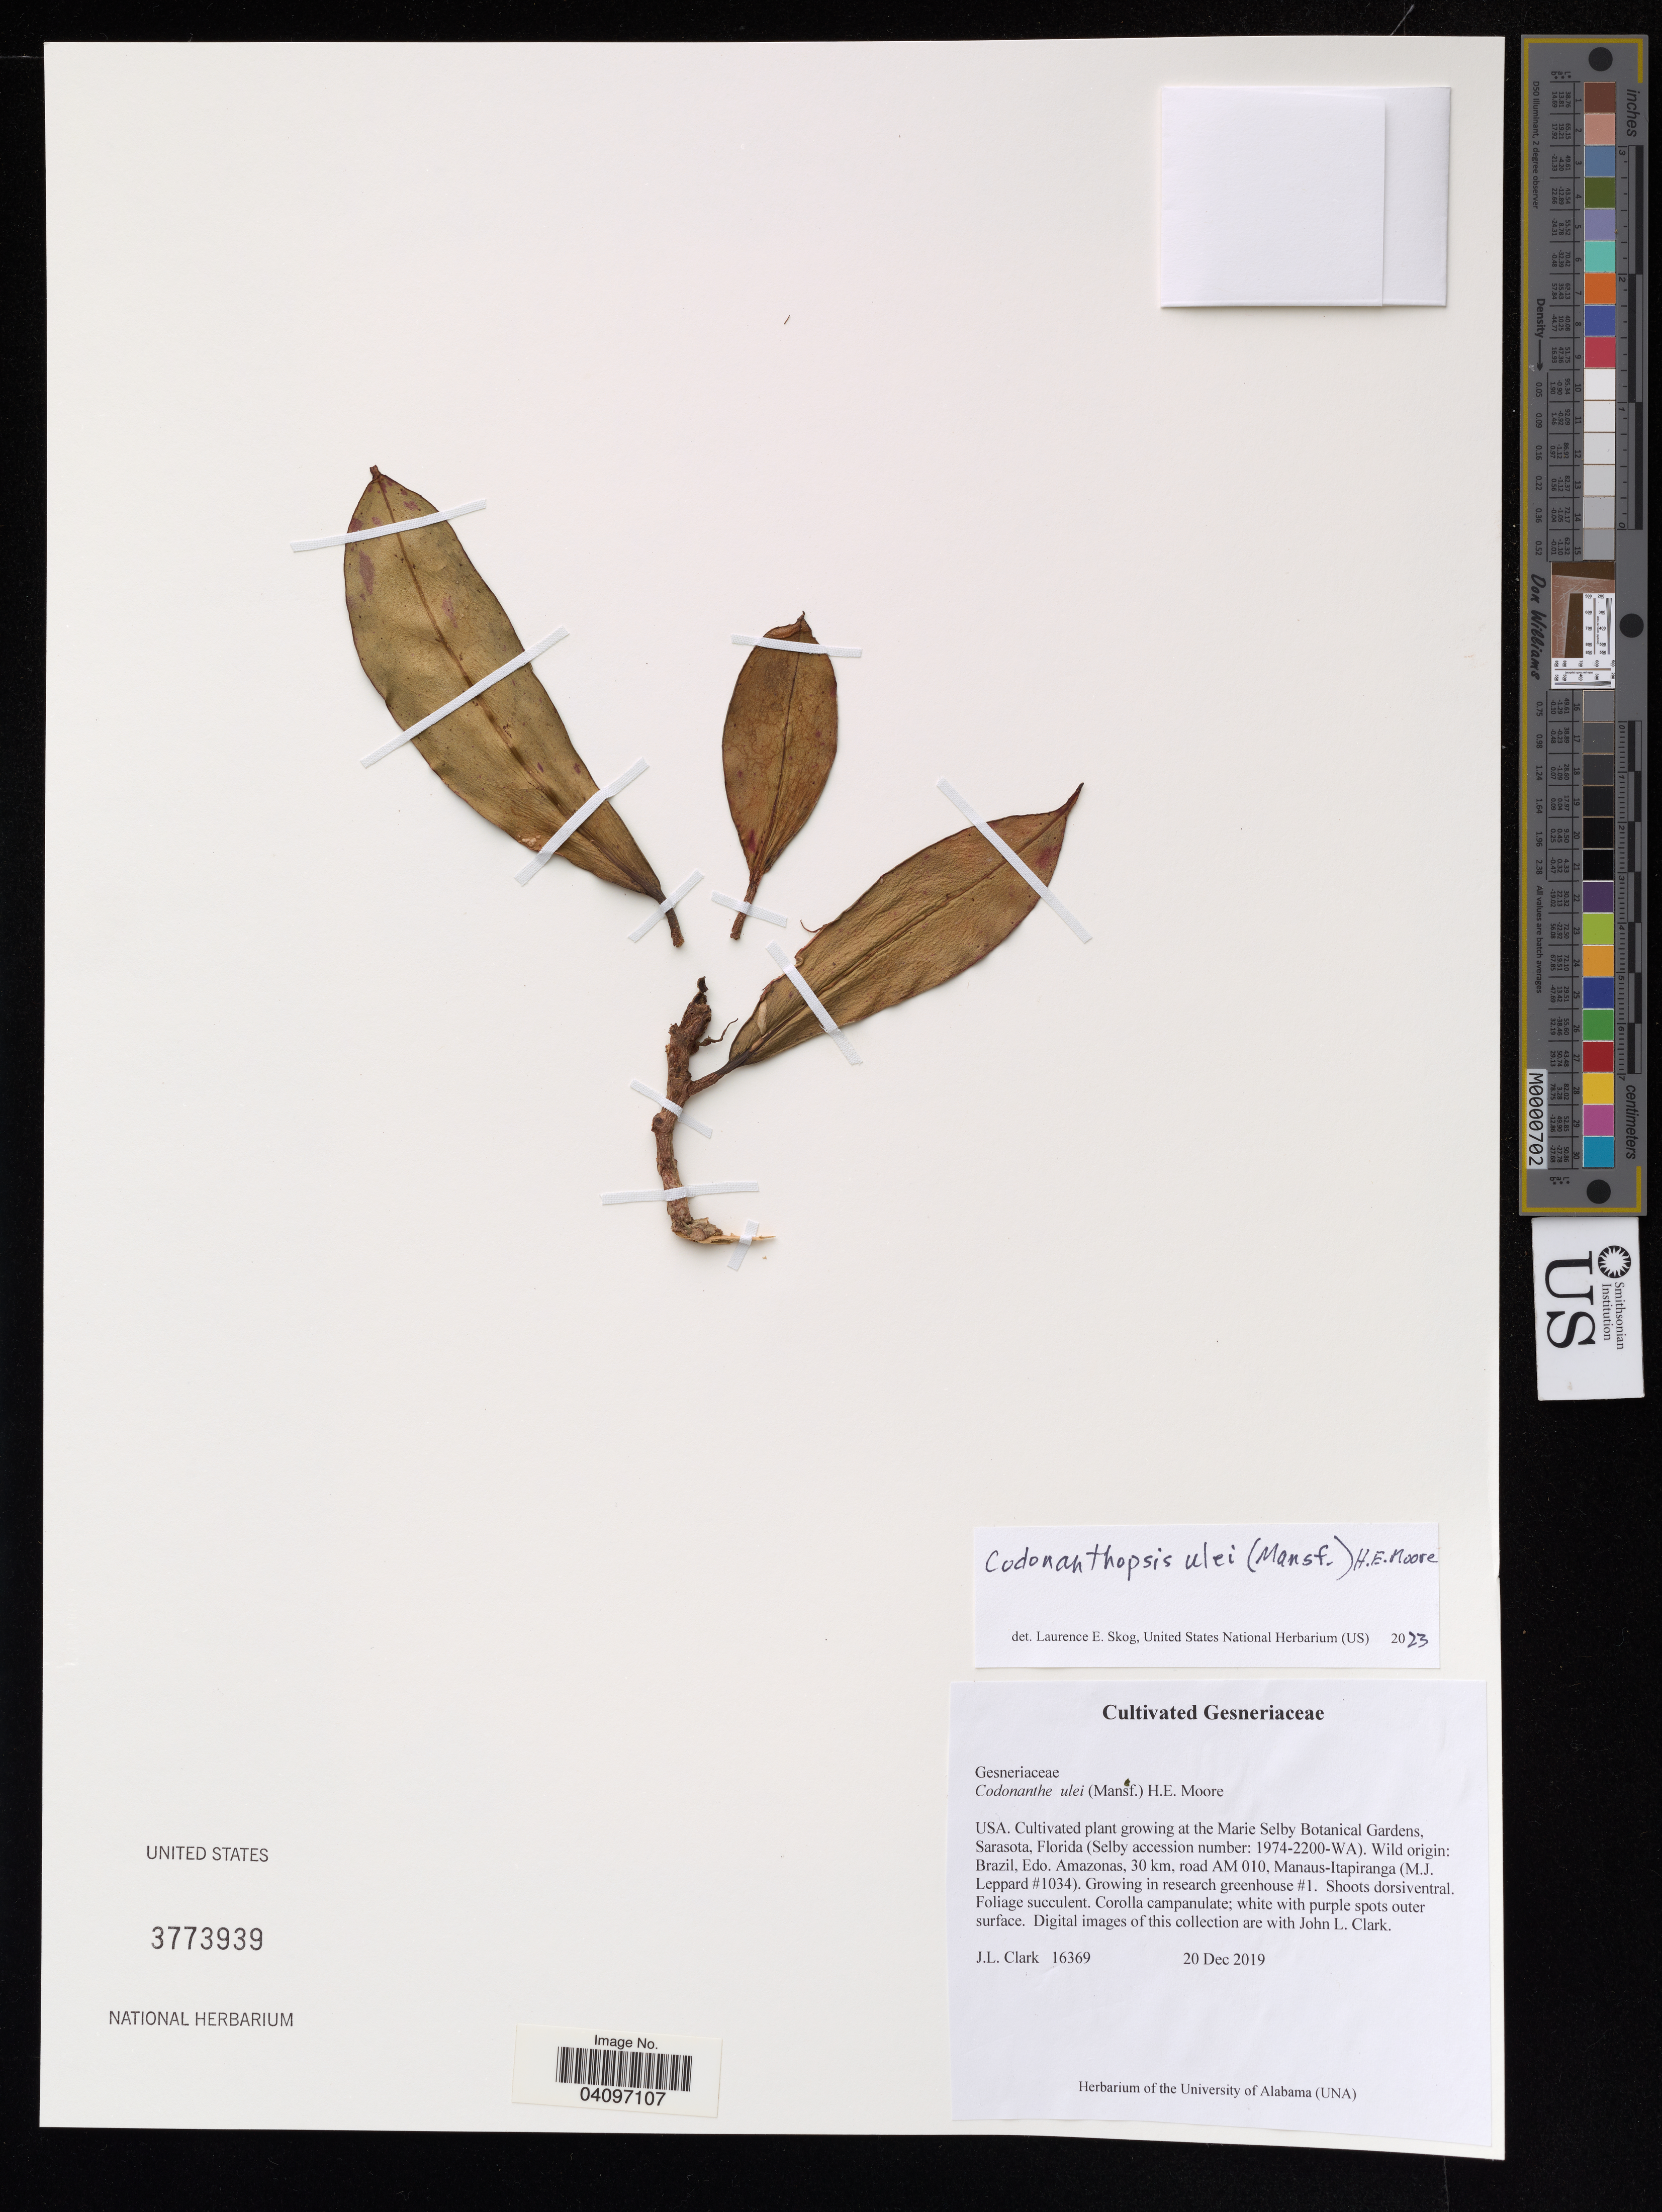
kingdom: Plantae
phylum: Tracheophyta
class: Magnoliopsida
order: Lamiales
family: Gesneriaceae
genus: Codonanthopsis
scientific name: Codonanthopsis ulei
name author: Mansf.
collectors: J. Clark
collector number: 16369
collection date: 2019-12-20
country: United States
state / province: Florida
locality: Cultivated plant growing at the Marie Selby Botanical Gardens, Sarasota.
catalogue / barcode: US 3773939